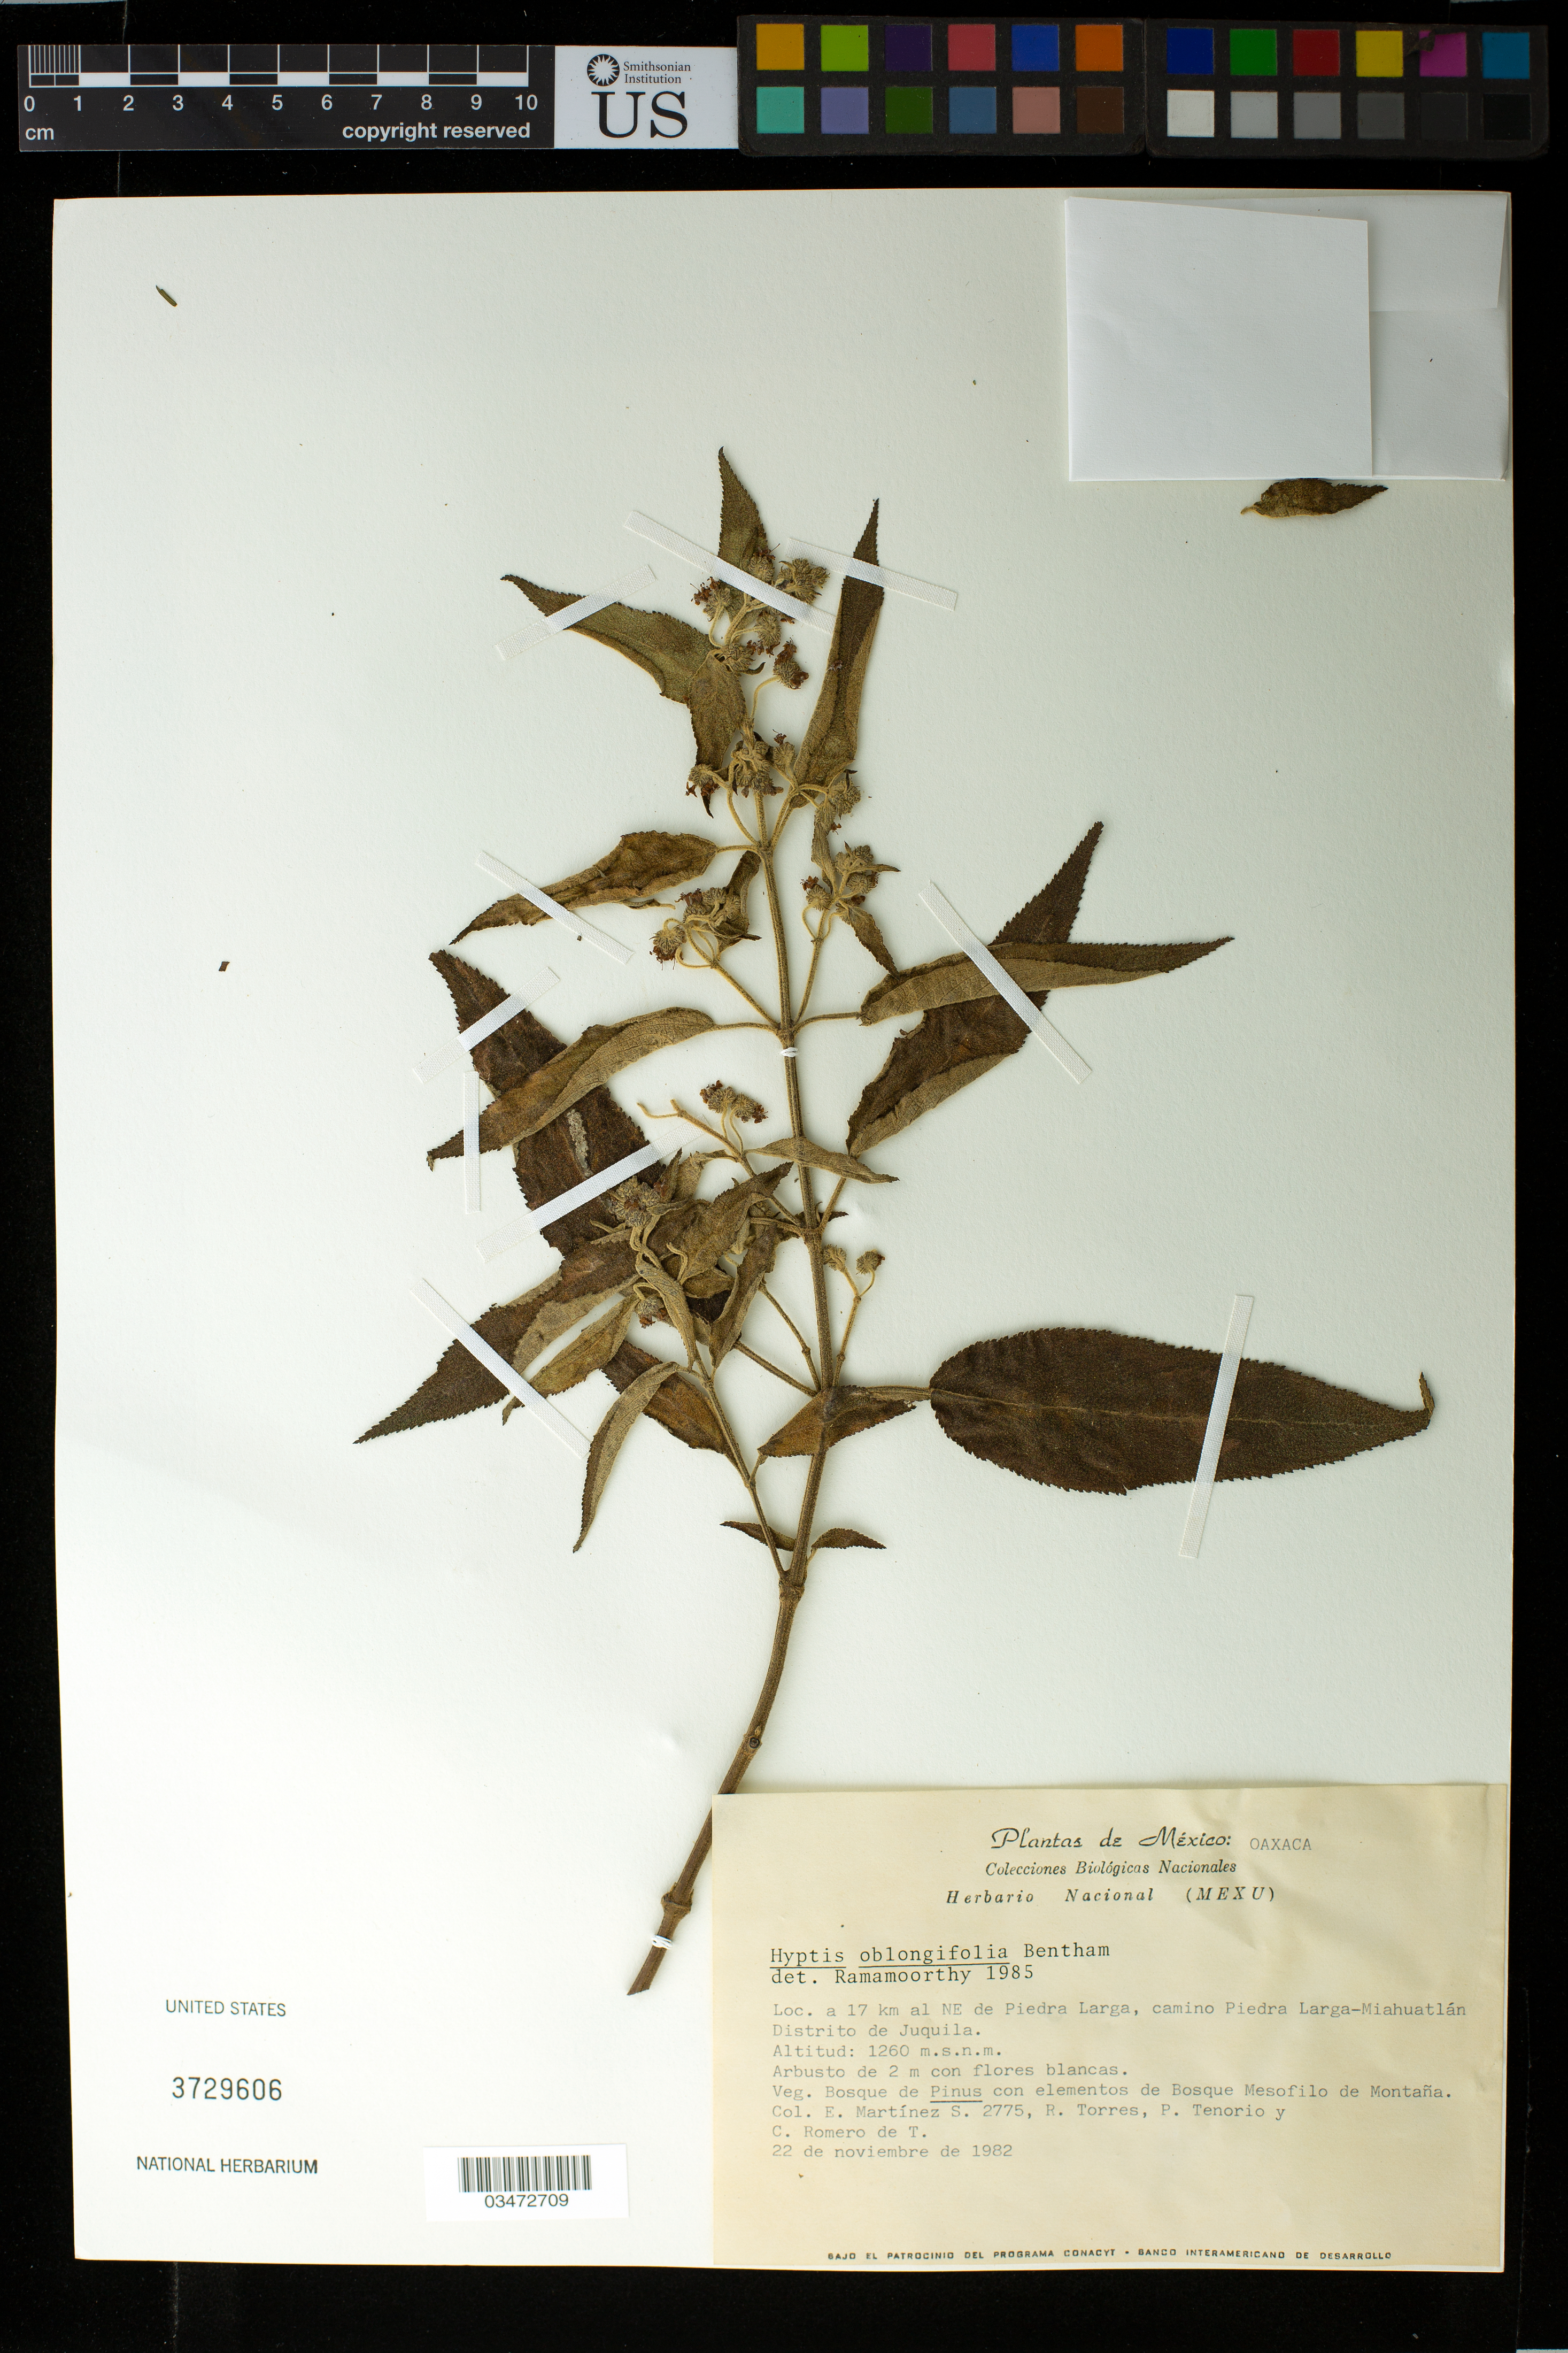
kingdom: Plantae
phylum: Tracheophyta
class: Magnoliopsida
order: Lamiales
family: Lamiaceae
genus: Mesosphaerum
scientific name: Mesosphaerum oblongifolium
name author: (Benth.) Kuntze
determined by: Strong, Mark T., (BOT), Smithsonian Institution - National Museum of Natural History (UNITED STATES)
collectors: E. M. Martínez S., R. Torres, Tenorio, P. & C. Romero de T.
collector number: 2775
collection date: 1982-11-22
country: Mexico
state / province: Oaxaca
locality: A 17 km al NE de Piedra Larga, camino Piedra Larga-Miahuatlán. Distrito de Juquila.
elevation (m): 1260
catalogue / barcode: US 3729606